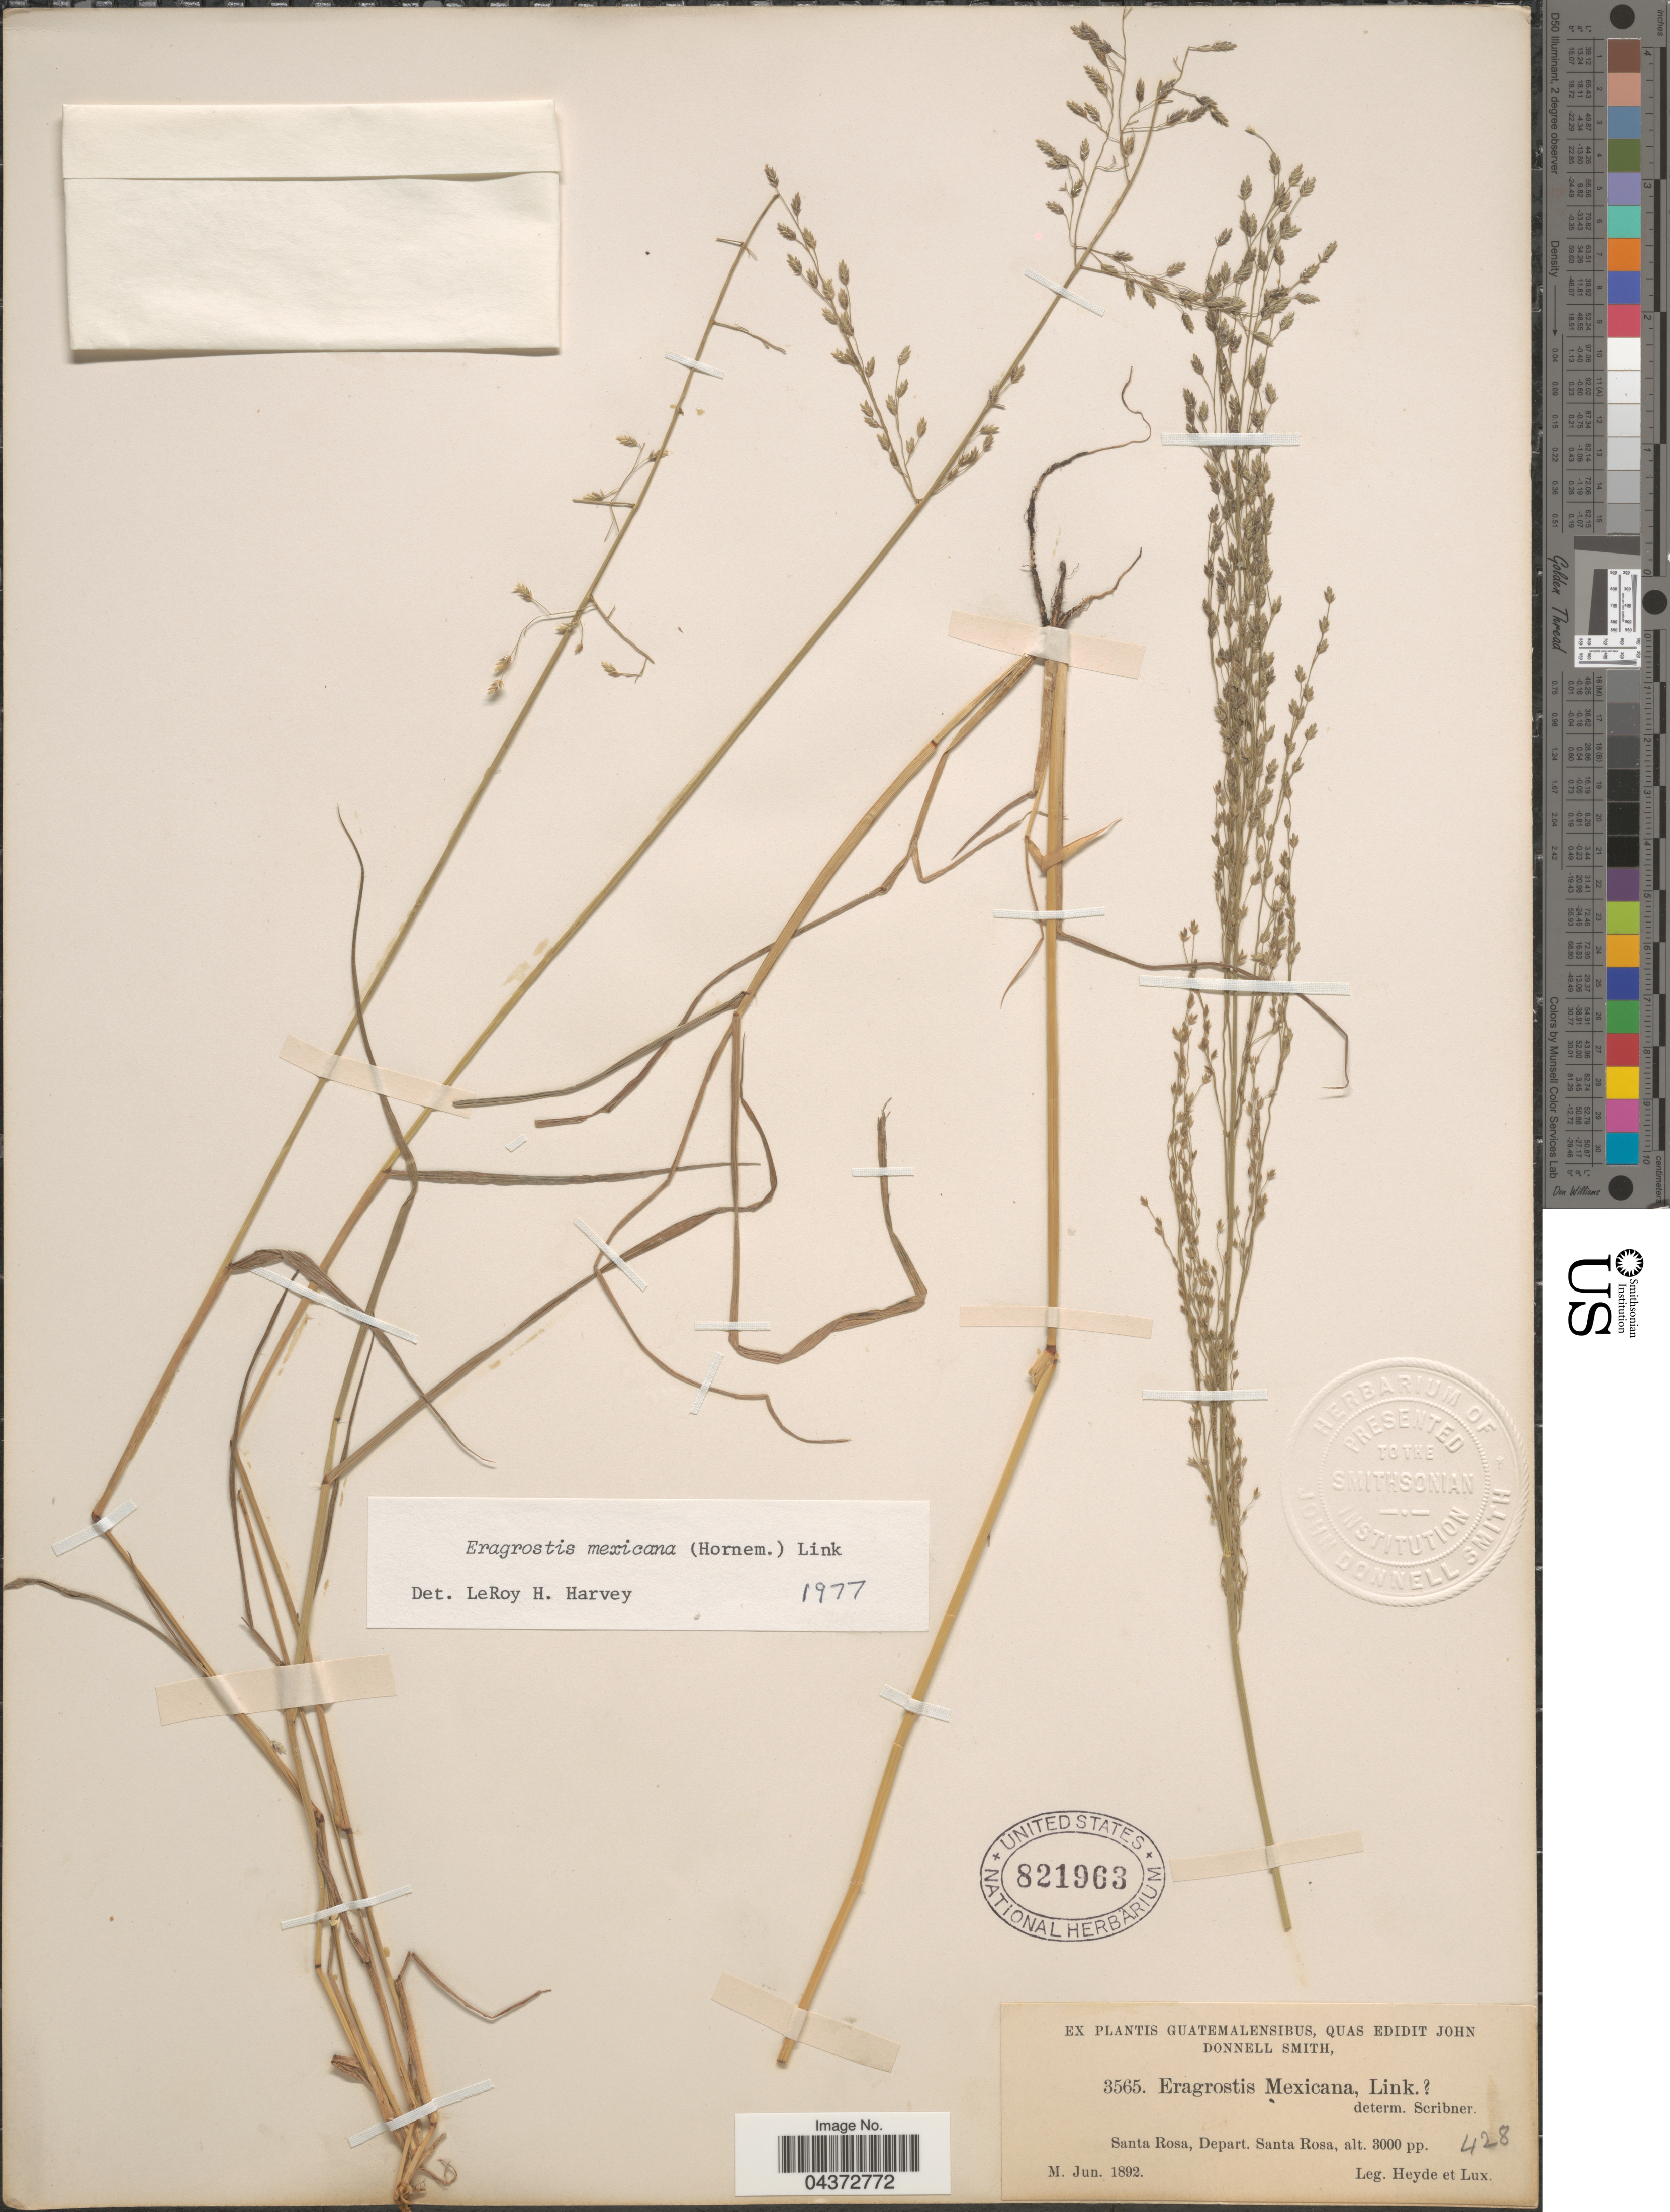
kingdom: Plantae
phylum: Tracheophyta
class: Liliopsida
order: Poales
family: Poaceae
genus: Eragrostis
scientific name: Eragrostis mexicana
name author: (Hornem.) Link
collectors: Heyde & Lux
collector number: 3565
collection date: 1892-06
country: Guatemala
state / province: Santa Rosa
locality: Santa Rosa, Depart. Santa Rosa.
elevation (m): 914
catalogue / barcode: US 821963